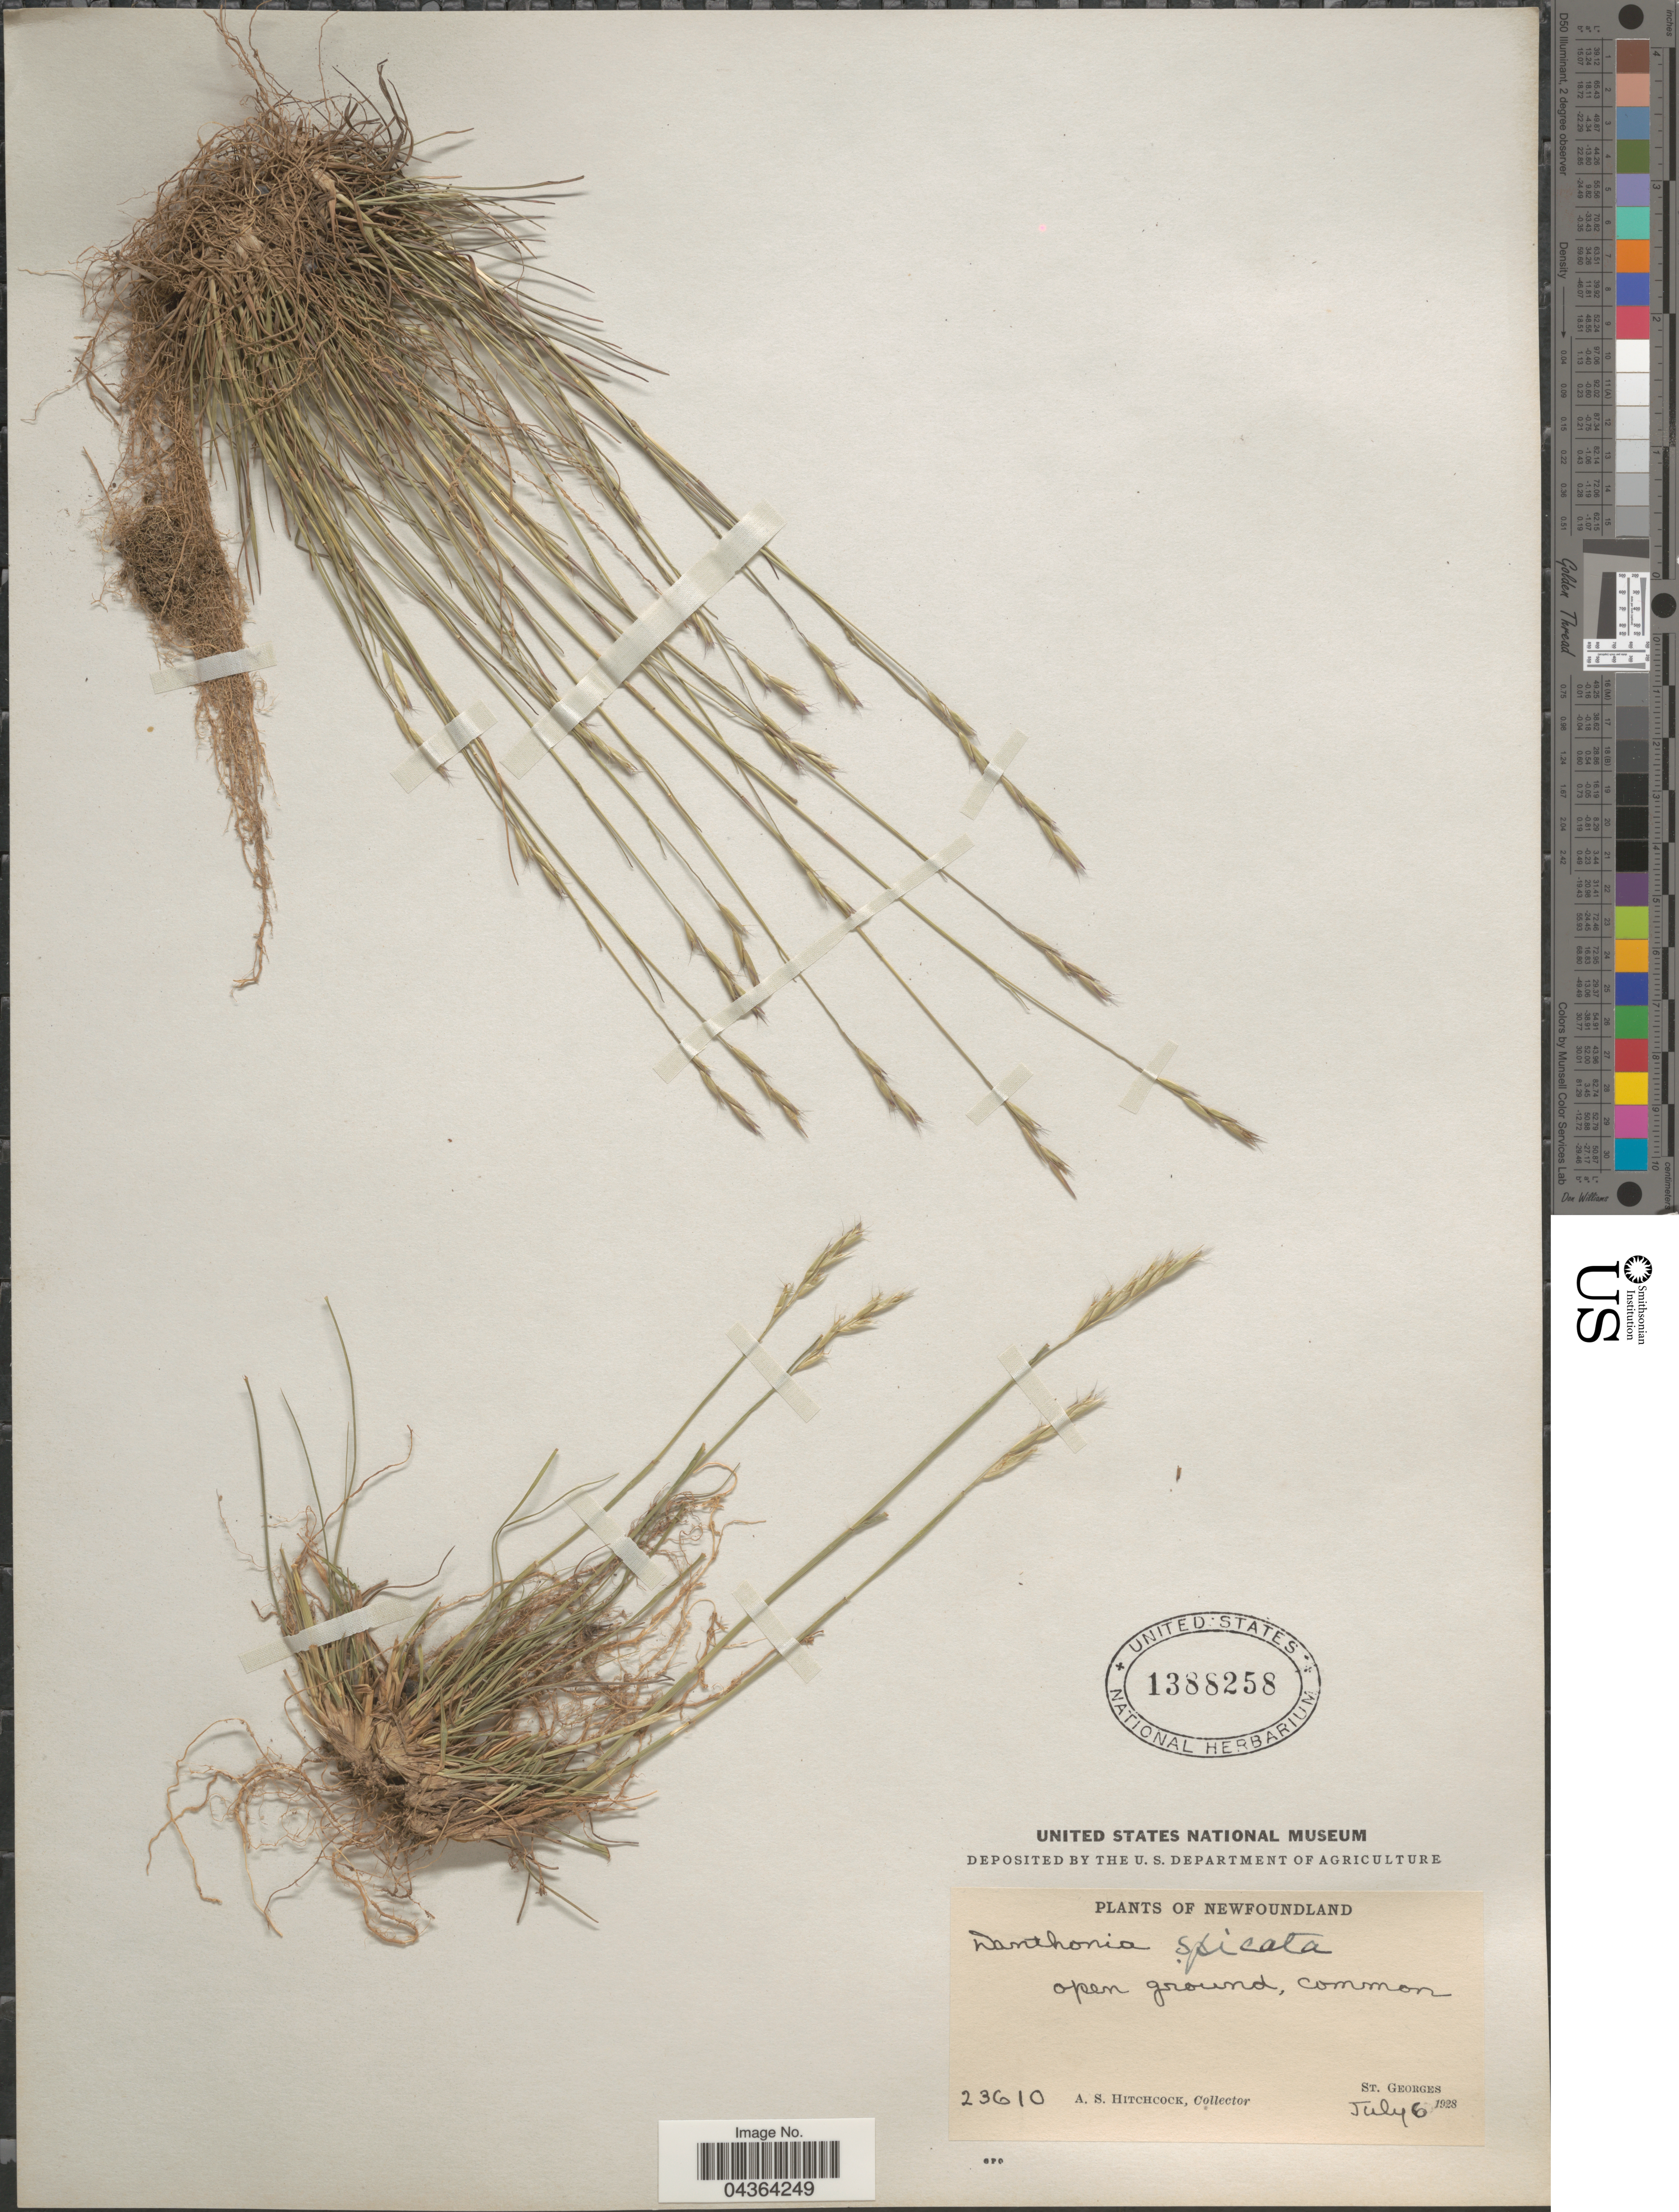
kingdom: Plantae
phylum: Tracheophyta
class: Liliopsida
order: Poales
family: Poaceae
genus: Danthonia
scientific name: Danthonia spicata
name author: (L.) P. Beauv. ex Roem. & Schult.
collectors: A. S. Hitchcock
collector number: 23610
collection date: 1928-07-06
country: Canada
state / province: Newfoundland and Labrador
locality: St. Georges.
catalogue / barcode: US 1388258